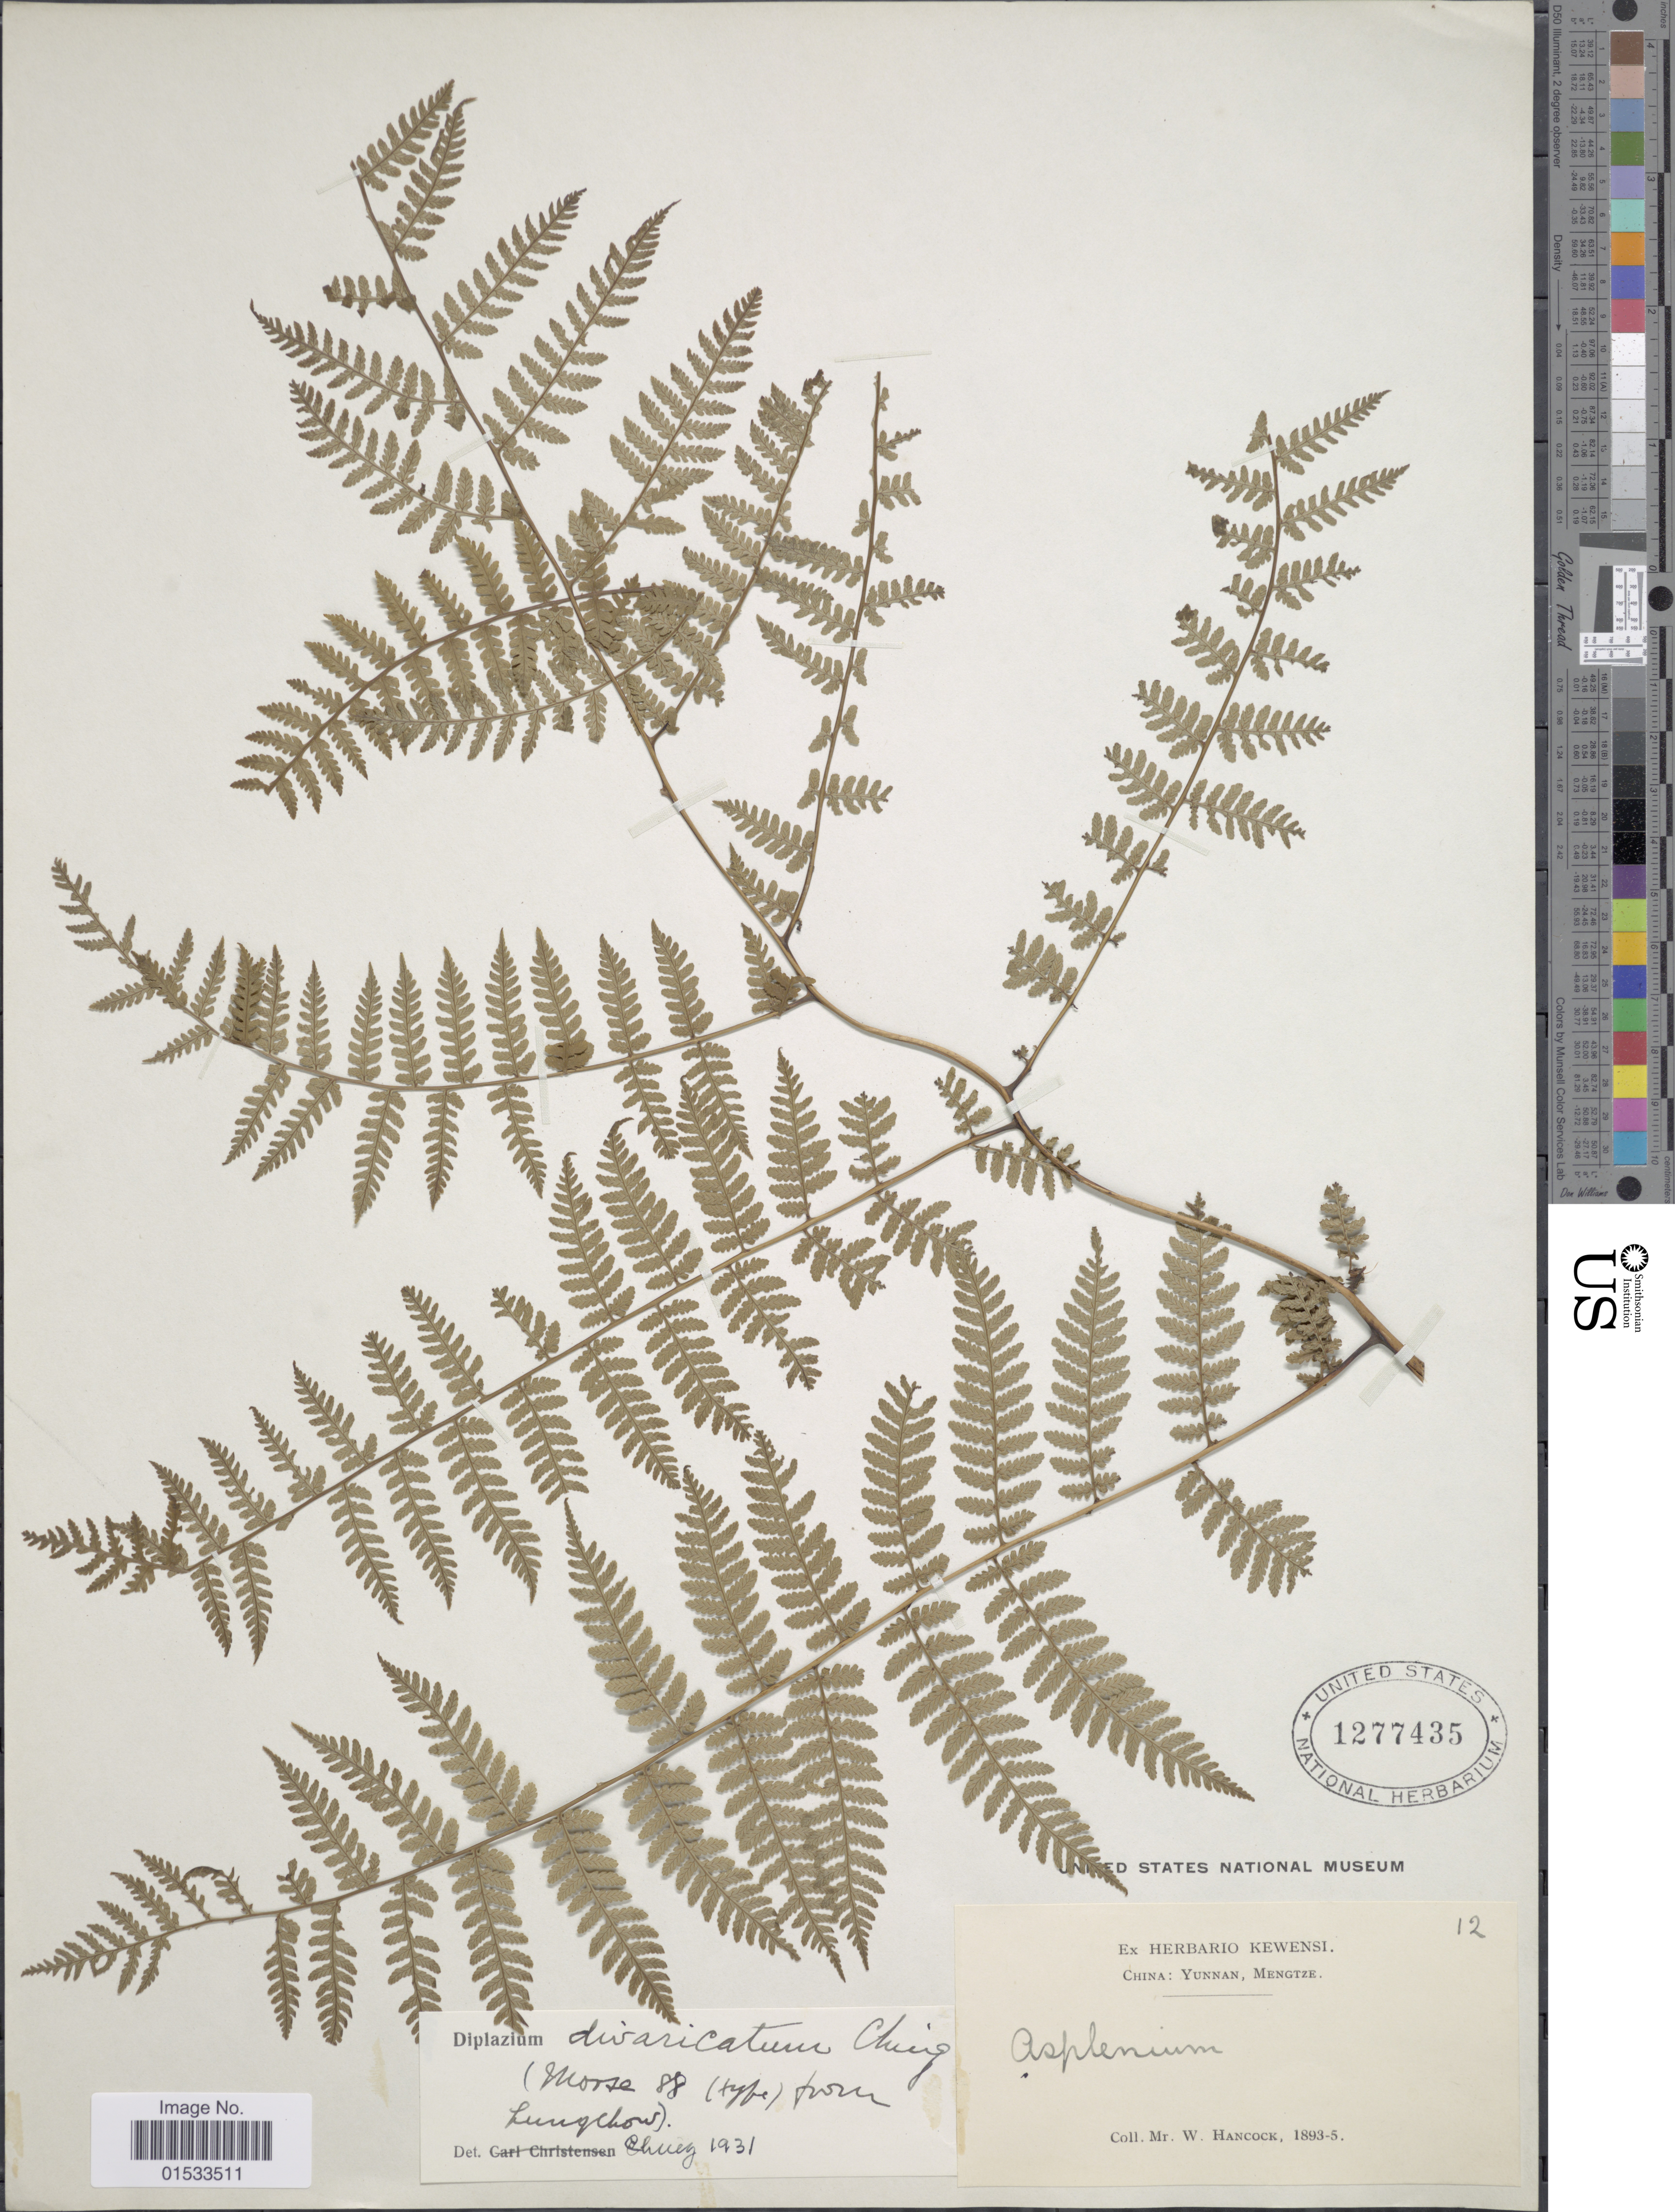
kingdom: Plantae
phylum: Tracheophyta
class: Polypodiopsida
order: Polypodiales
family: Athyriaceae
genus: Diplazium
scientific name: Diplazium divaricatum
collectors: W. Hancock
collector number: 12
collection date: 1893/1895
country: China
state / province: Yunnan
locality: Mengtze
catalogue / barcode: US 1277435